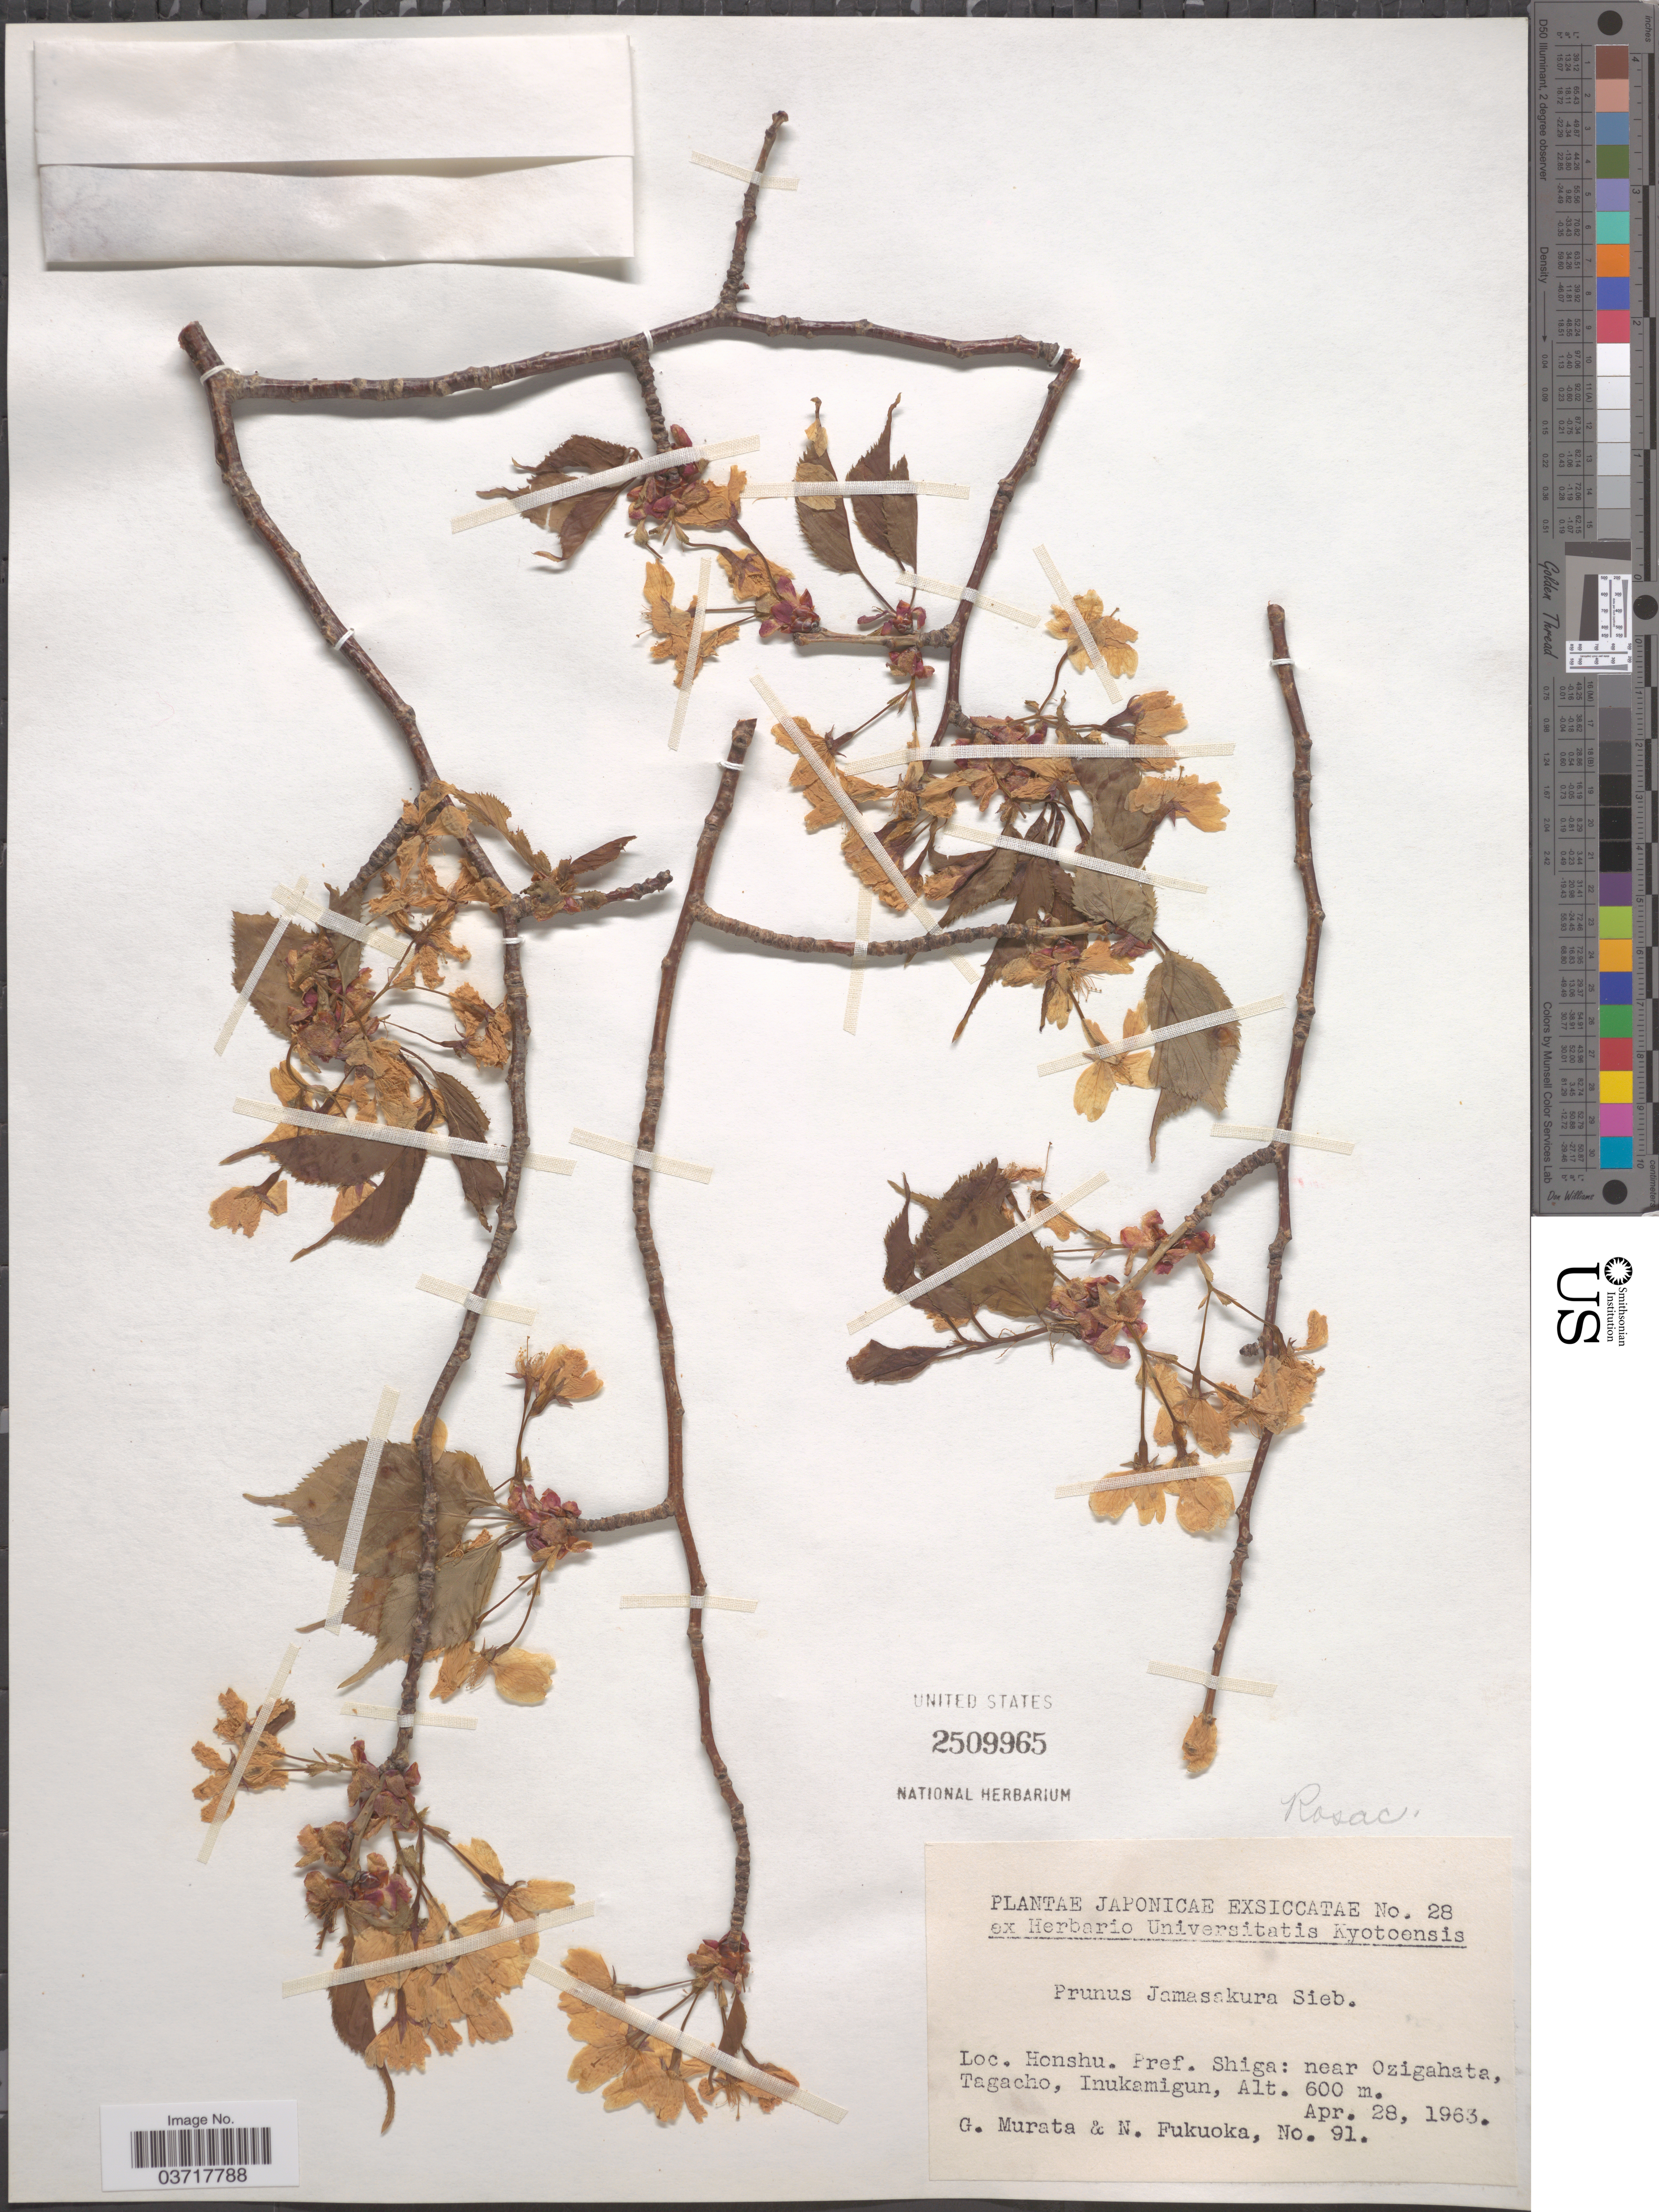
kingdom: Plantae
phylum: Tracheophyta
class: Magnoliopsida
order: Rosales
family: Rosaceae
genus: Prunus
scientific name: Prunus jamasakura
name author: Siebold ex Koidz.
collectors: G. Murata & N. Fukuoka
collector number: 91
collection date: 1963-04-28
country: Japan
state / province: Siga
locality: Honshu. Pref. Shiga: near Ozigahata, Tagacho, Inukamigun.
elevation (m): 600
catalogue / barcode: US 2509965